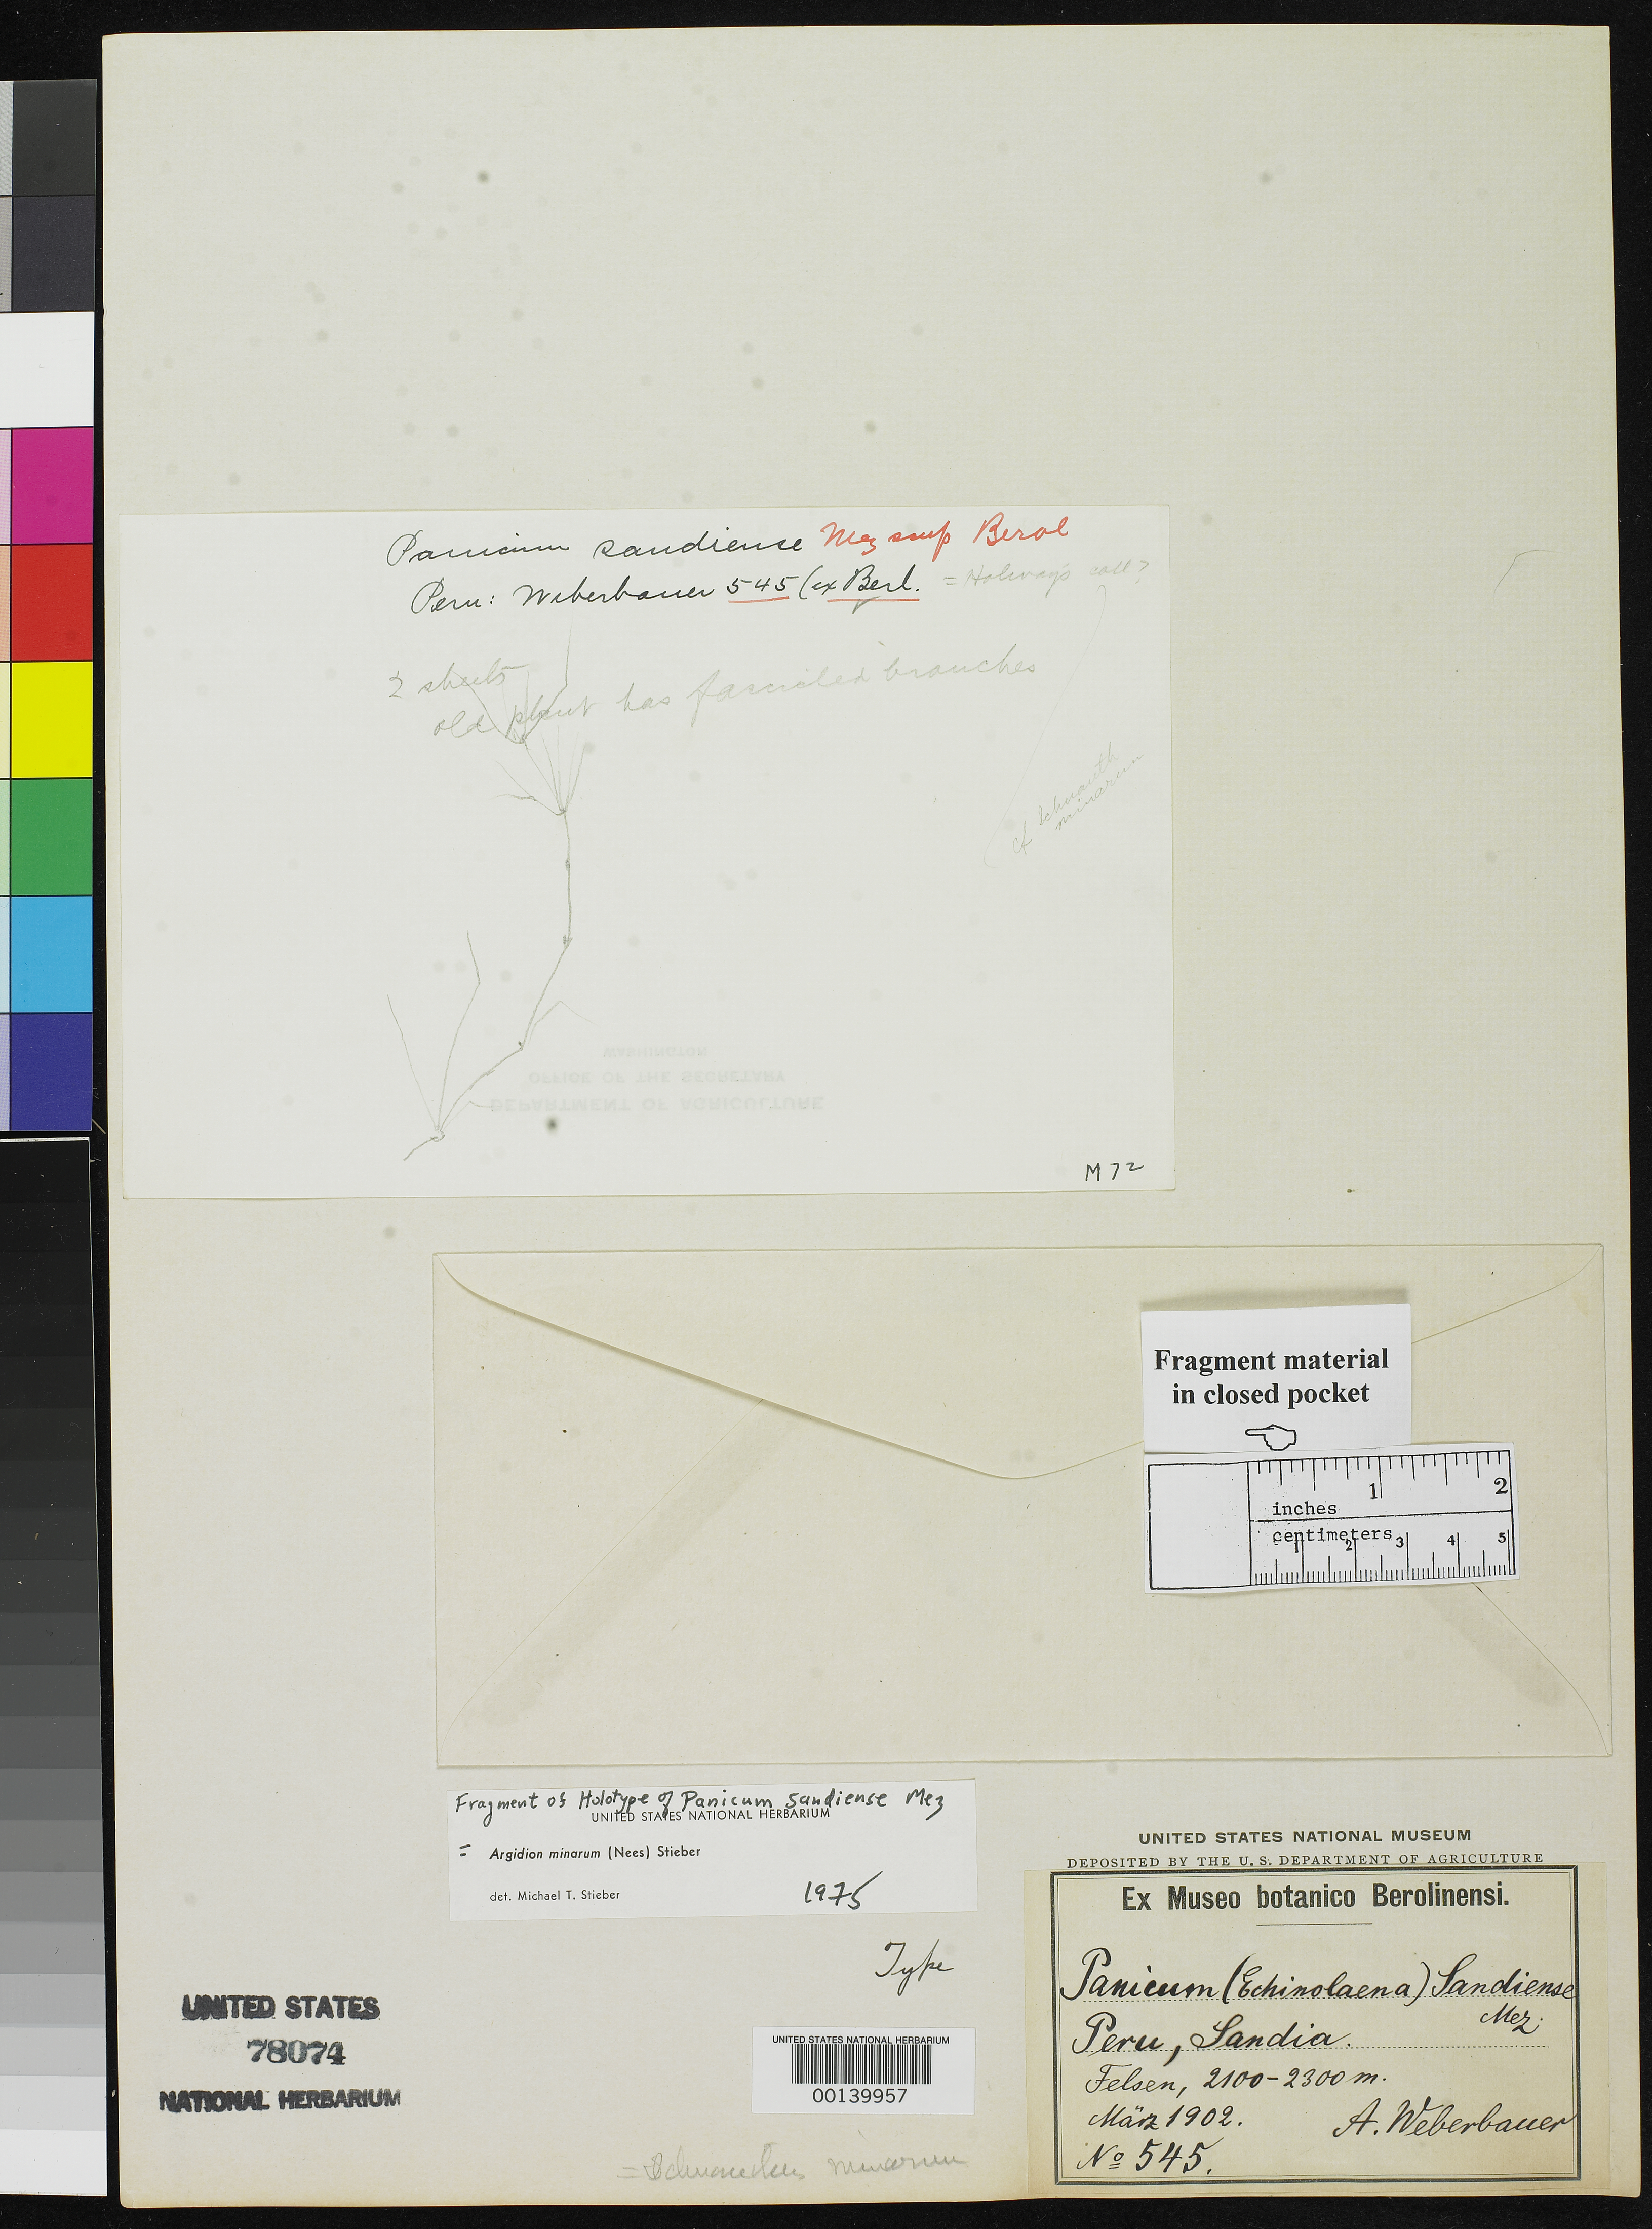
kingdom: Plantae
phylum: Tracheophyta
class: Liliopsida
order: Poales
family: Poaceae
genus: Panicum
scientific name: Panicum sandiense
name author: Mez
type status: Type Fragment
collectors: A. Weberbauer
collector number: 545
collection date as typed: Mar 1902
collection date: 1902-03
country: Peru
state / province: Puno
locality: Sandia.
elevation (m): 2100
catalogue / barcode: US 78074